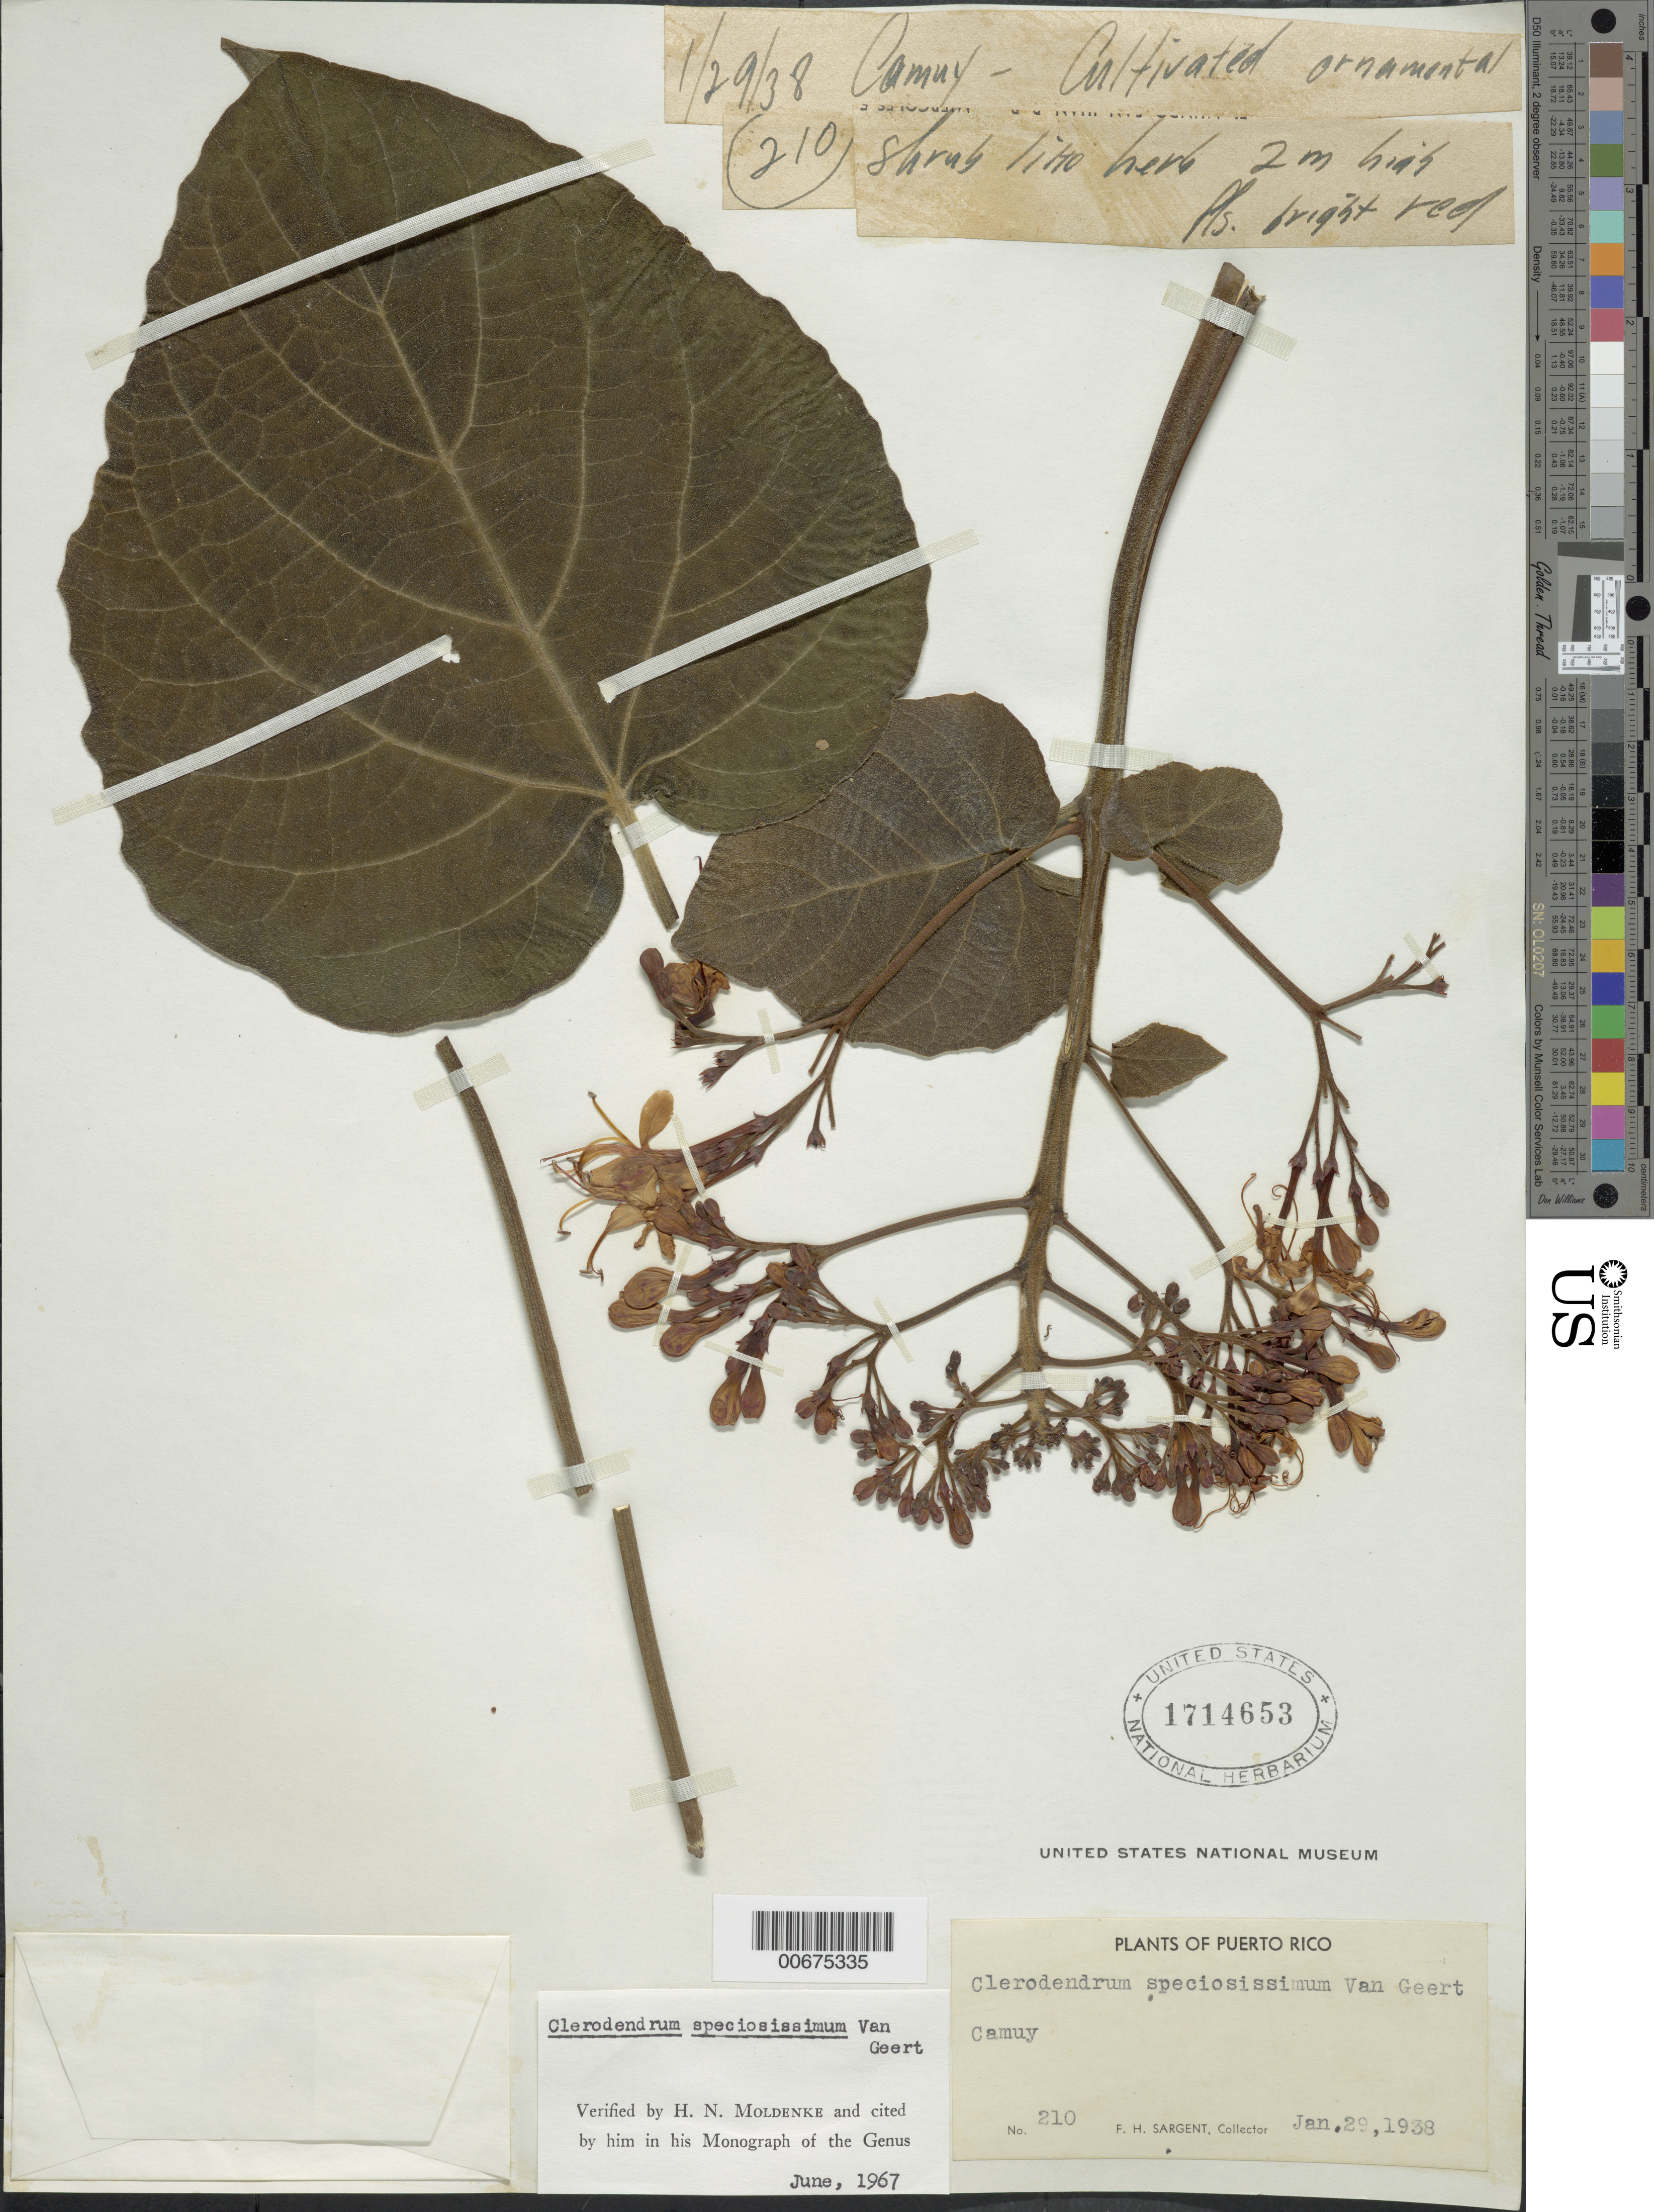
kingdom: Plantae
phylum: Tracheophyta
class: Magnoliopsida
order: Lamiales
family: Lamiaceae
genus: Clerodendrum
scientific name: Clerodendrum speciosissimum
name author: Drapiez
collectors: F. H. Sargent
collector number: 210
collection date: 1938-01-29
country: Puerto Rico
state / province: Camuy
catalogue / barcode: US 1714653